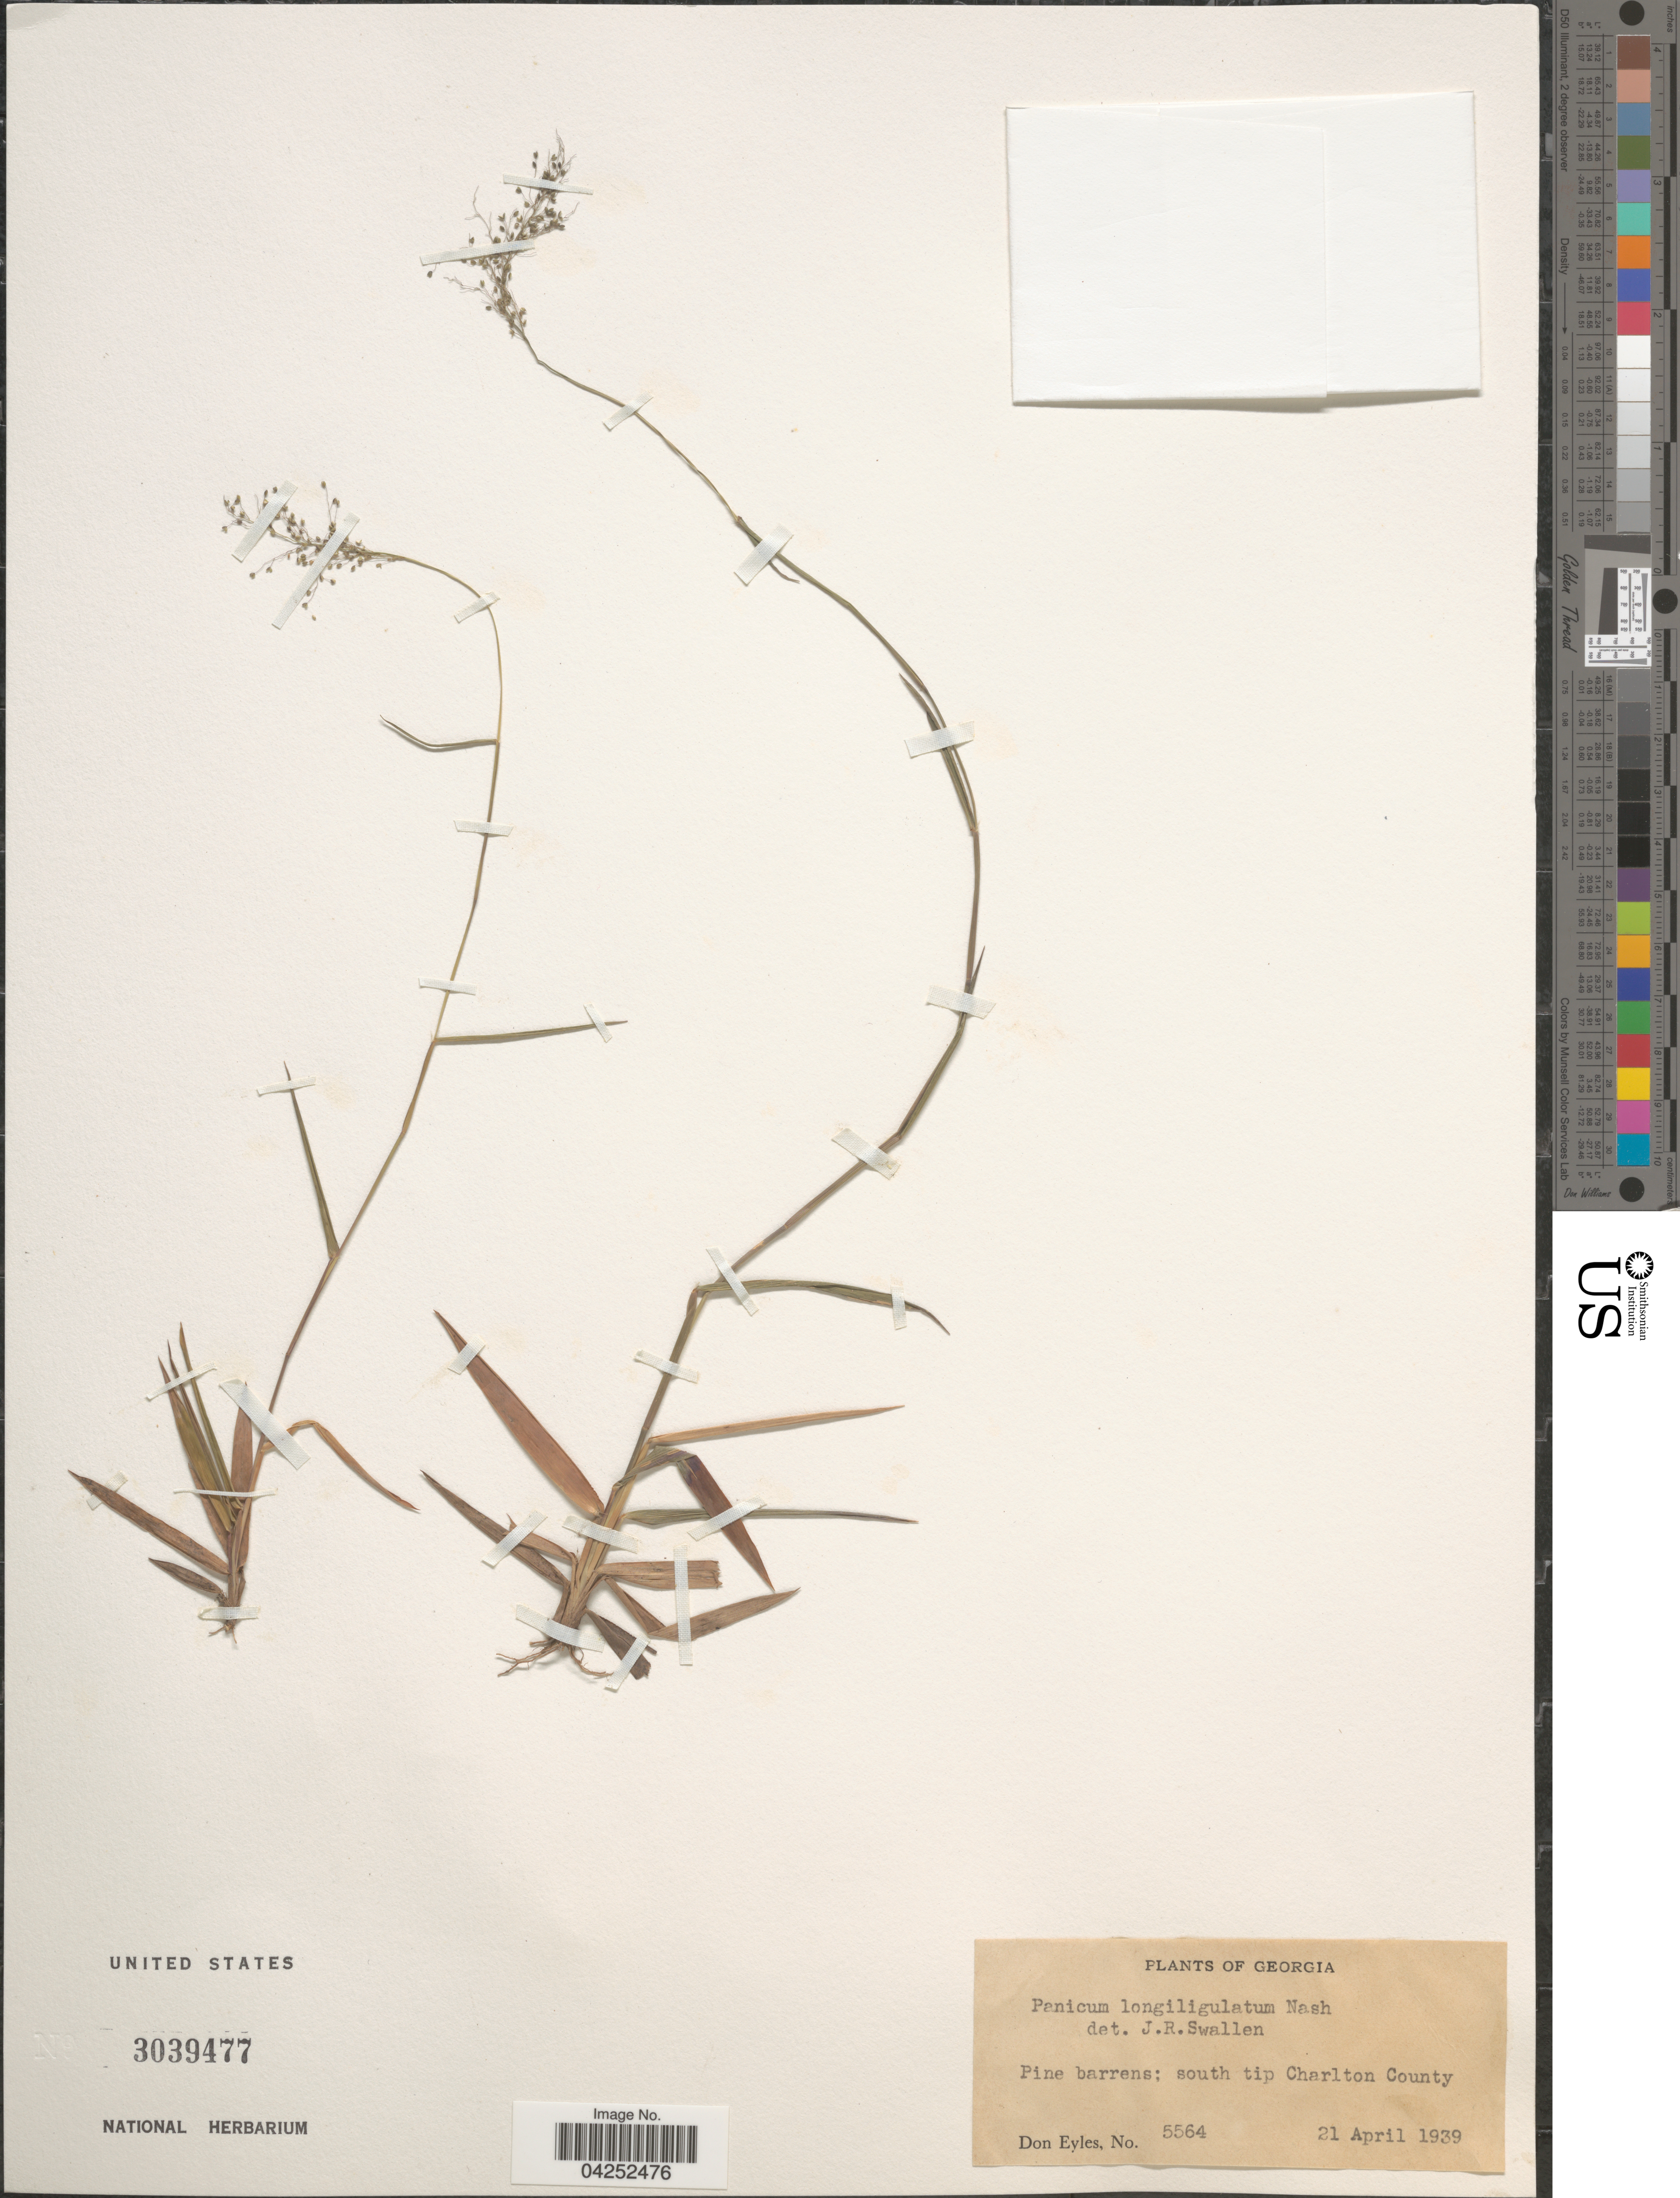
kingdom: Plantae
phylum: Tracheophyta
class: Liliopsida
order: Poales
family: Poaceae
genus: Dichanthelium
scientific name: Dichanthelium bicknellii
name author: (Nash) LeBlond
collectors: D. Eyles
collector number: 5564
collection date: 1939-04-21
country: United States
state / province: Georgia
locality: Pine barrens; south tip Charlton County.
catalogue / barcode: US 3039477